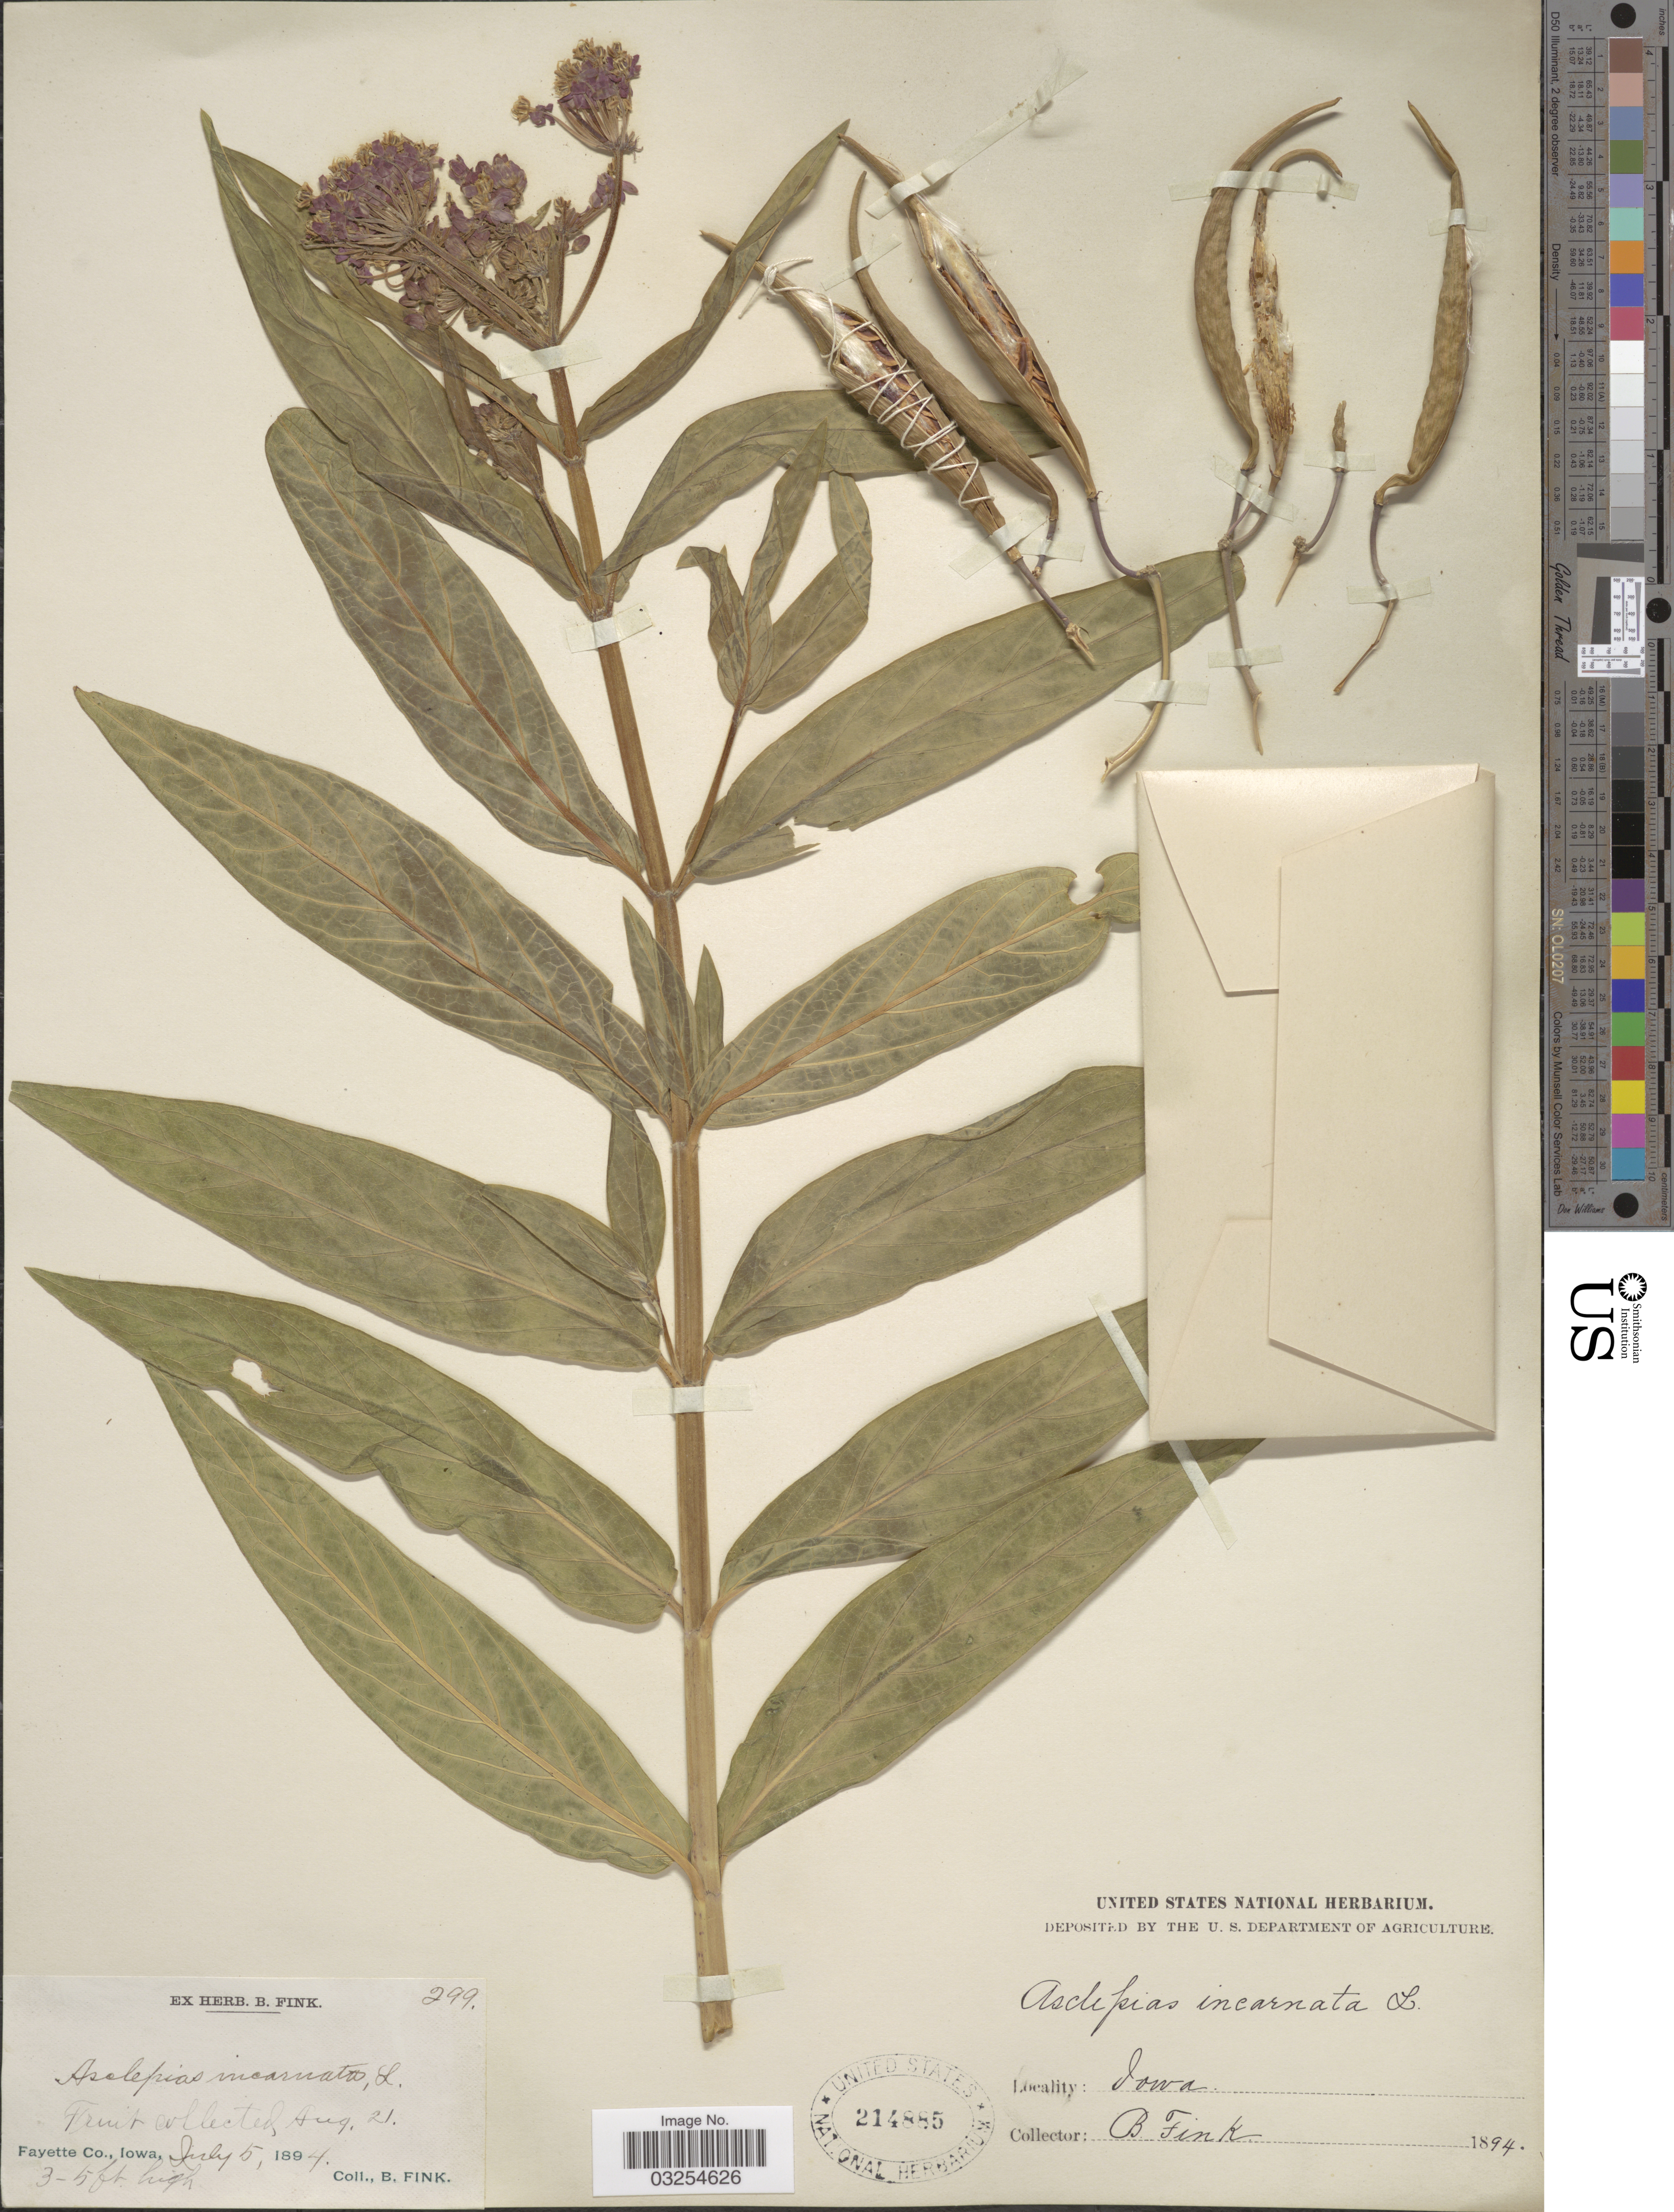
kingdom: Plantae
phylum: Tracheophyta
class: Magnoliopsida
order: Gentianales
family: Apocynaceae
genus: Asclepias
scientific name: Asclepias incarnata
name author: L.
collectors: B. Fink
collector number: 299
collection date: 1894-07-05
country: United States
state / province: Iowa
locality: Fayette Co.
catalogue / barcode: US 214885